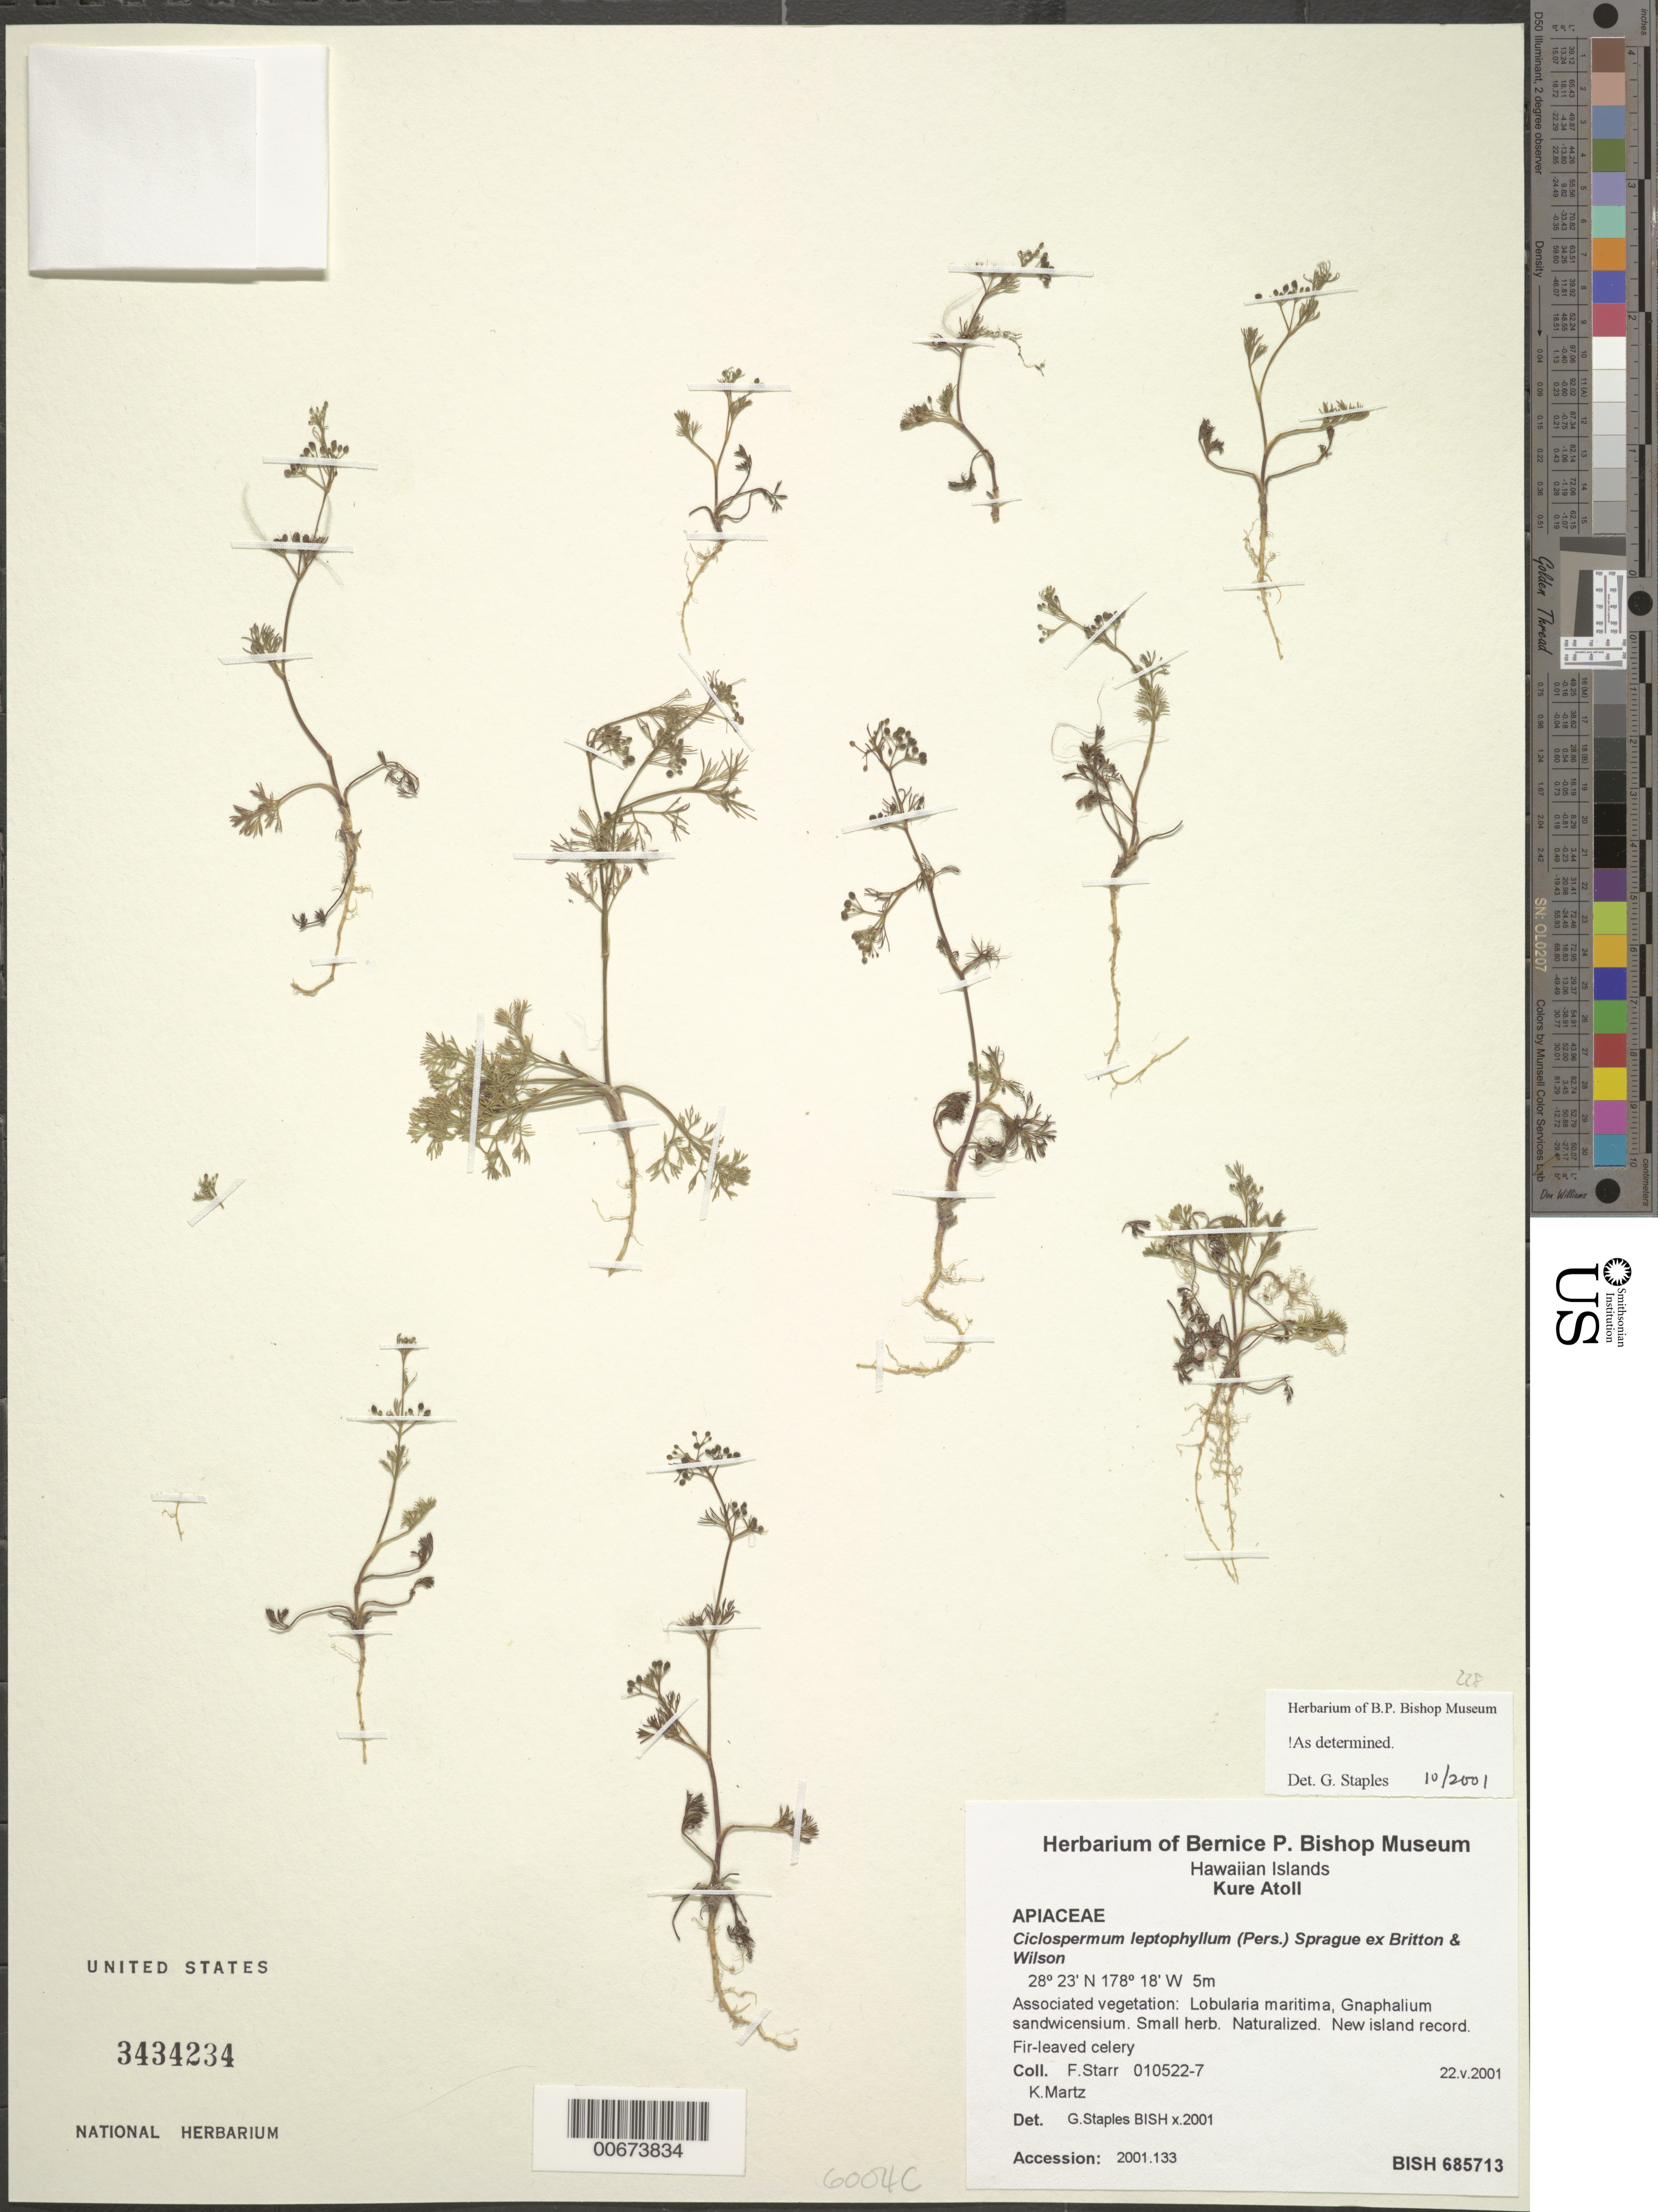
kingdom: Plantae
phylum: Tracheophyta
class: Magnoliopsida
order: Apiales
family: Apiaceae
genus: Cyclospermum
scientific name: Cyclospermum leptophyllum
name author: (Pers.) Sprague ex Britton & P. Wilson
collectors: F. Starr & K. Martz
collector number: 010522-7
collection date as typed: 22 May 2001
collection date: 2001-05-22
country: United States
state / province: Hawaii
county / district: Honolulu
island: Kure Atoll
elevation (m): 5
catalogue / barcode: US 3434234